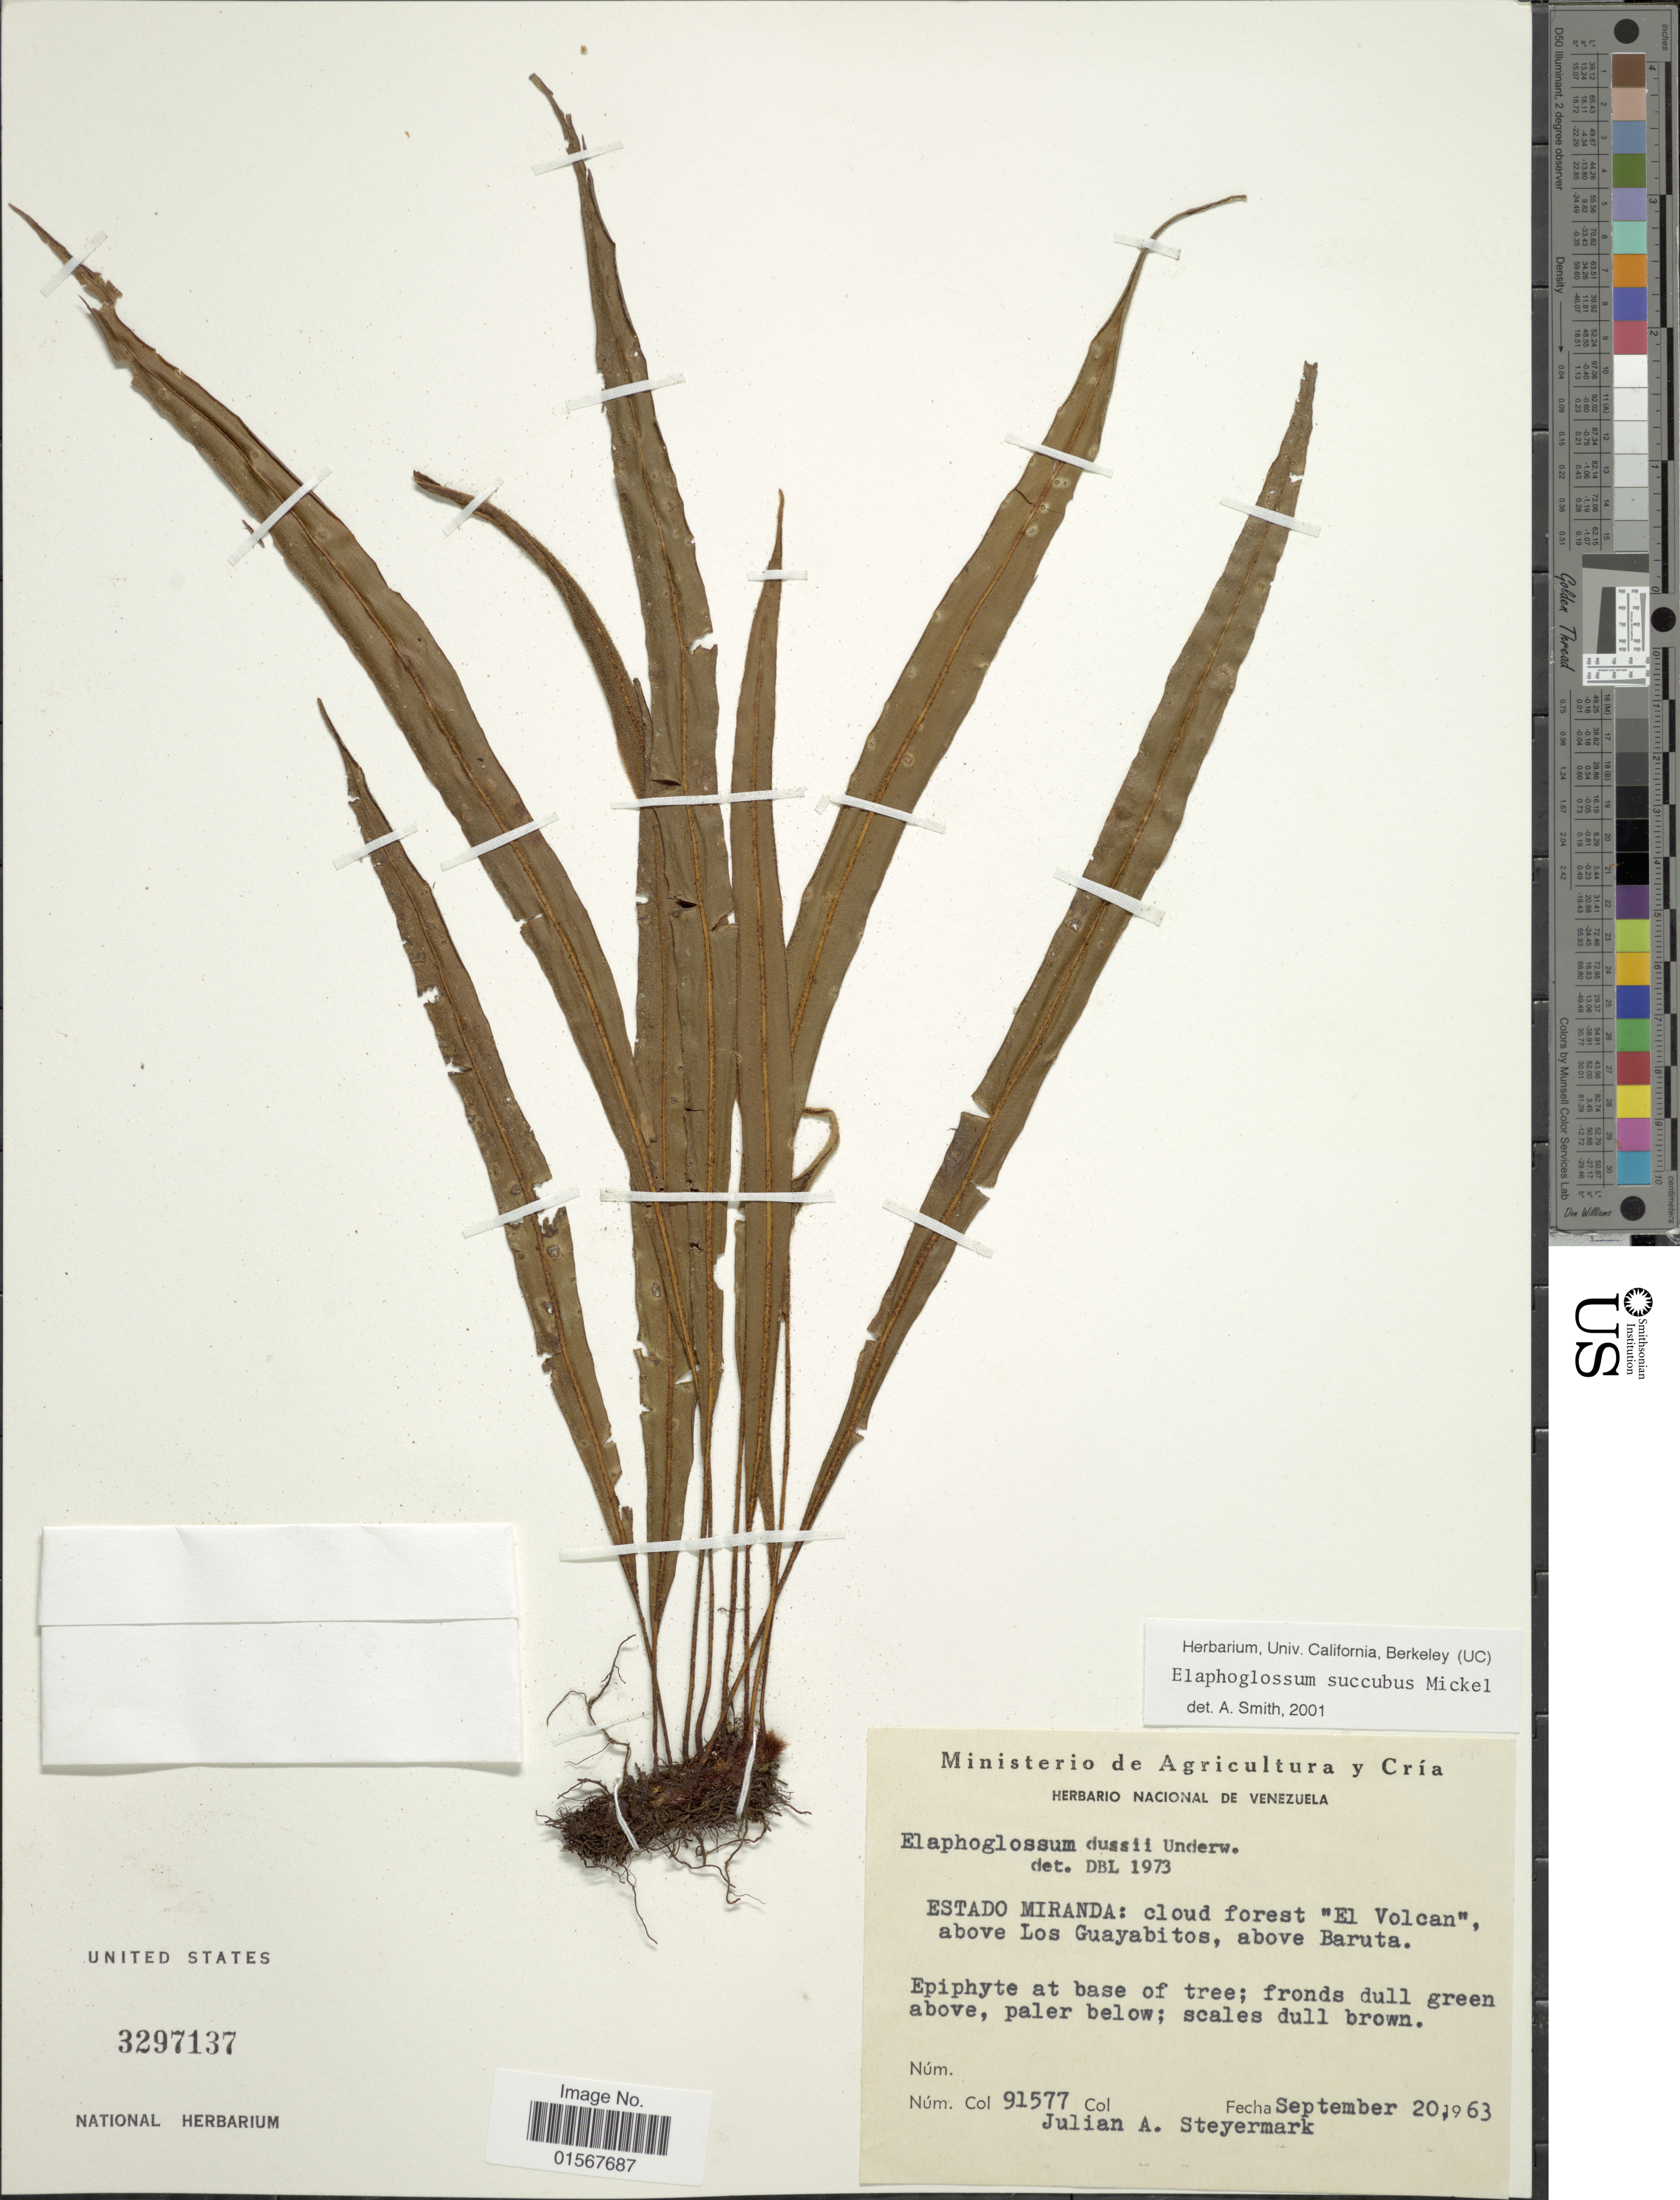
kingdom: Plantae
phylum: Tracheophyta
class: Polypodiopsida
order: Polypodiales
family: Dryopteridaceae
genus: Elaphoglossum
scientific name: Elaphoglossum succubus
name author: Mickel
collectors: J. Steyermark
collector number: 91577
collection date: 1963-09-20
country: Venezuela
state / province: Miranda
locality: Estado Miranda: cloud forest "El Volcan" above Los Guayabitos, above Baruta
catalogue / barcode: US 3297137